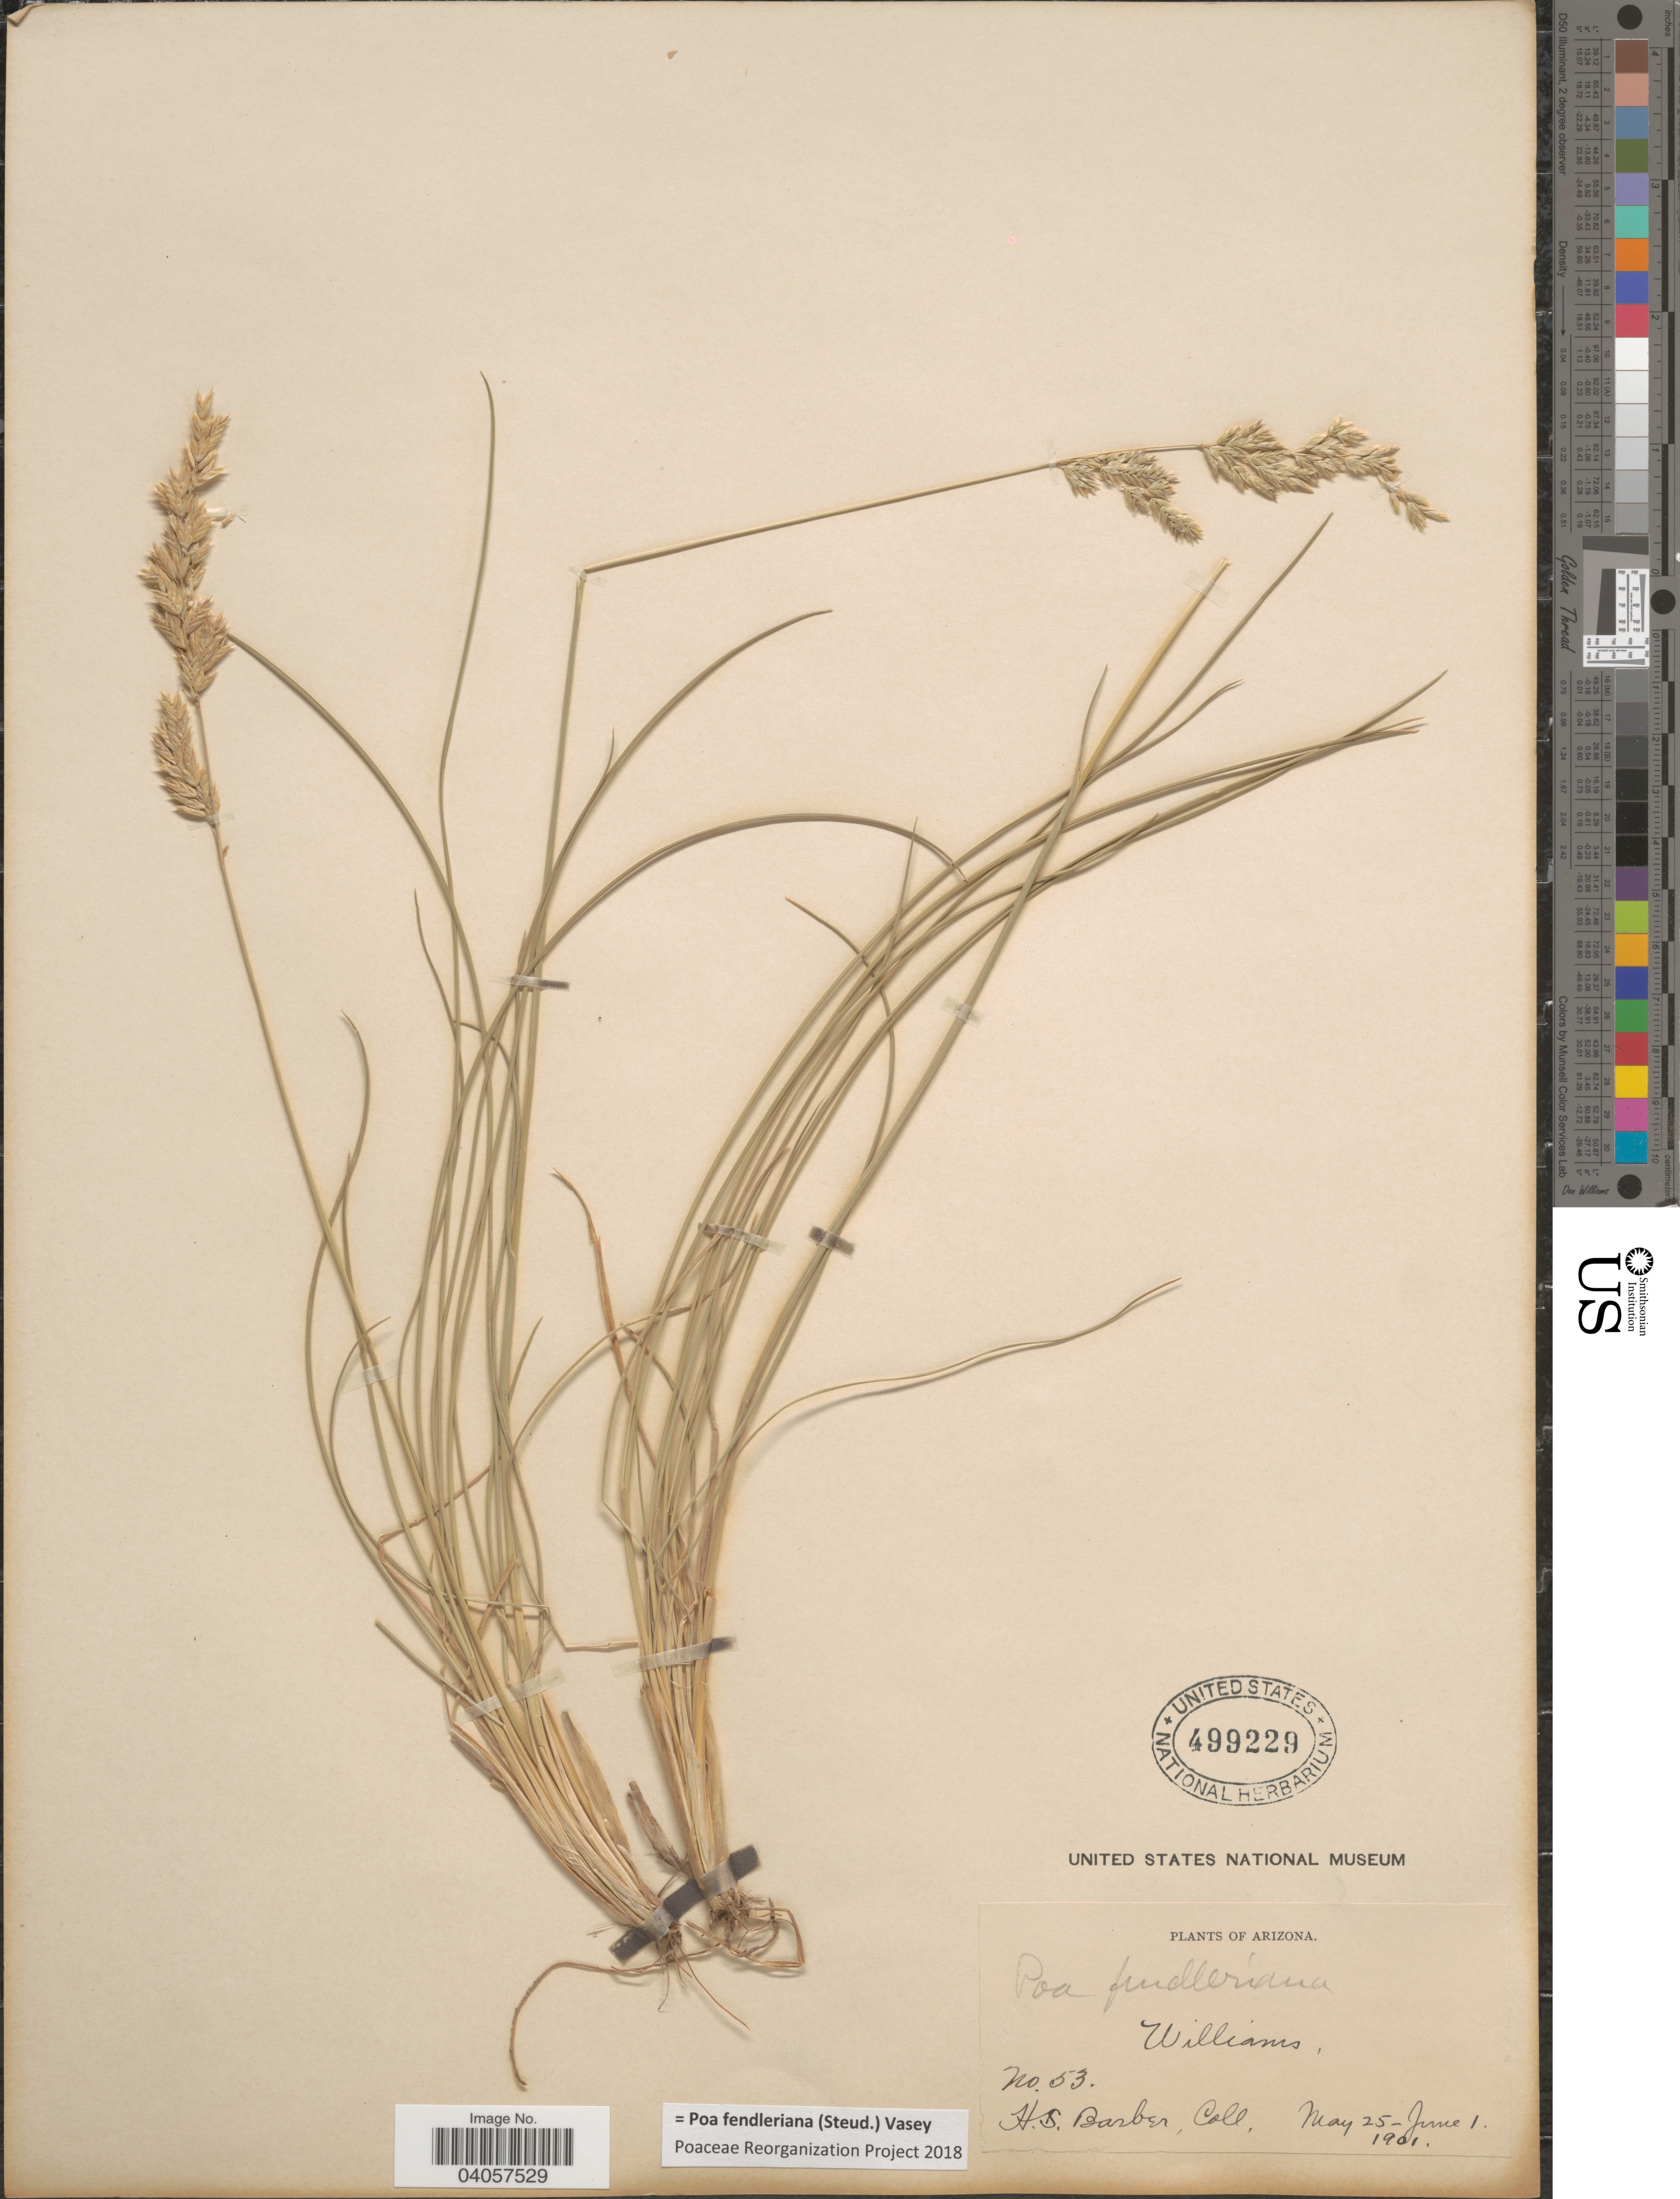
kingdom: Plantae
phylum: Tracheophyta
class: Liliopsida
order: Poales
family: Poaceae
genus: Poa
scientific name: Poa fendleriana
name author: (Steud.) Vasey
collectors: H. Barber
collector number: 53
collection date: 1901-05-25/1901-06-01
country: United States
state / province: Arizona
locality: Williams.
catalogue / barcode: US 499229